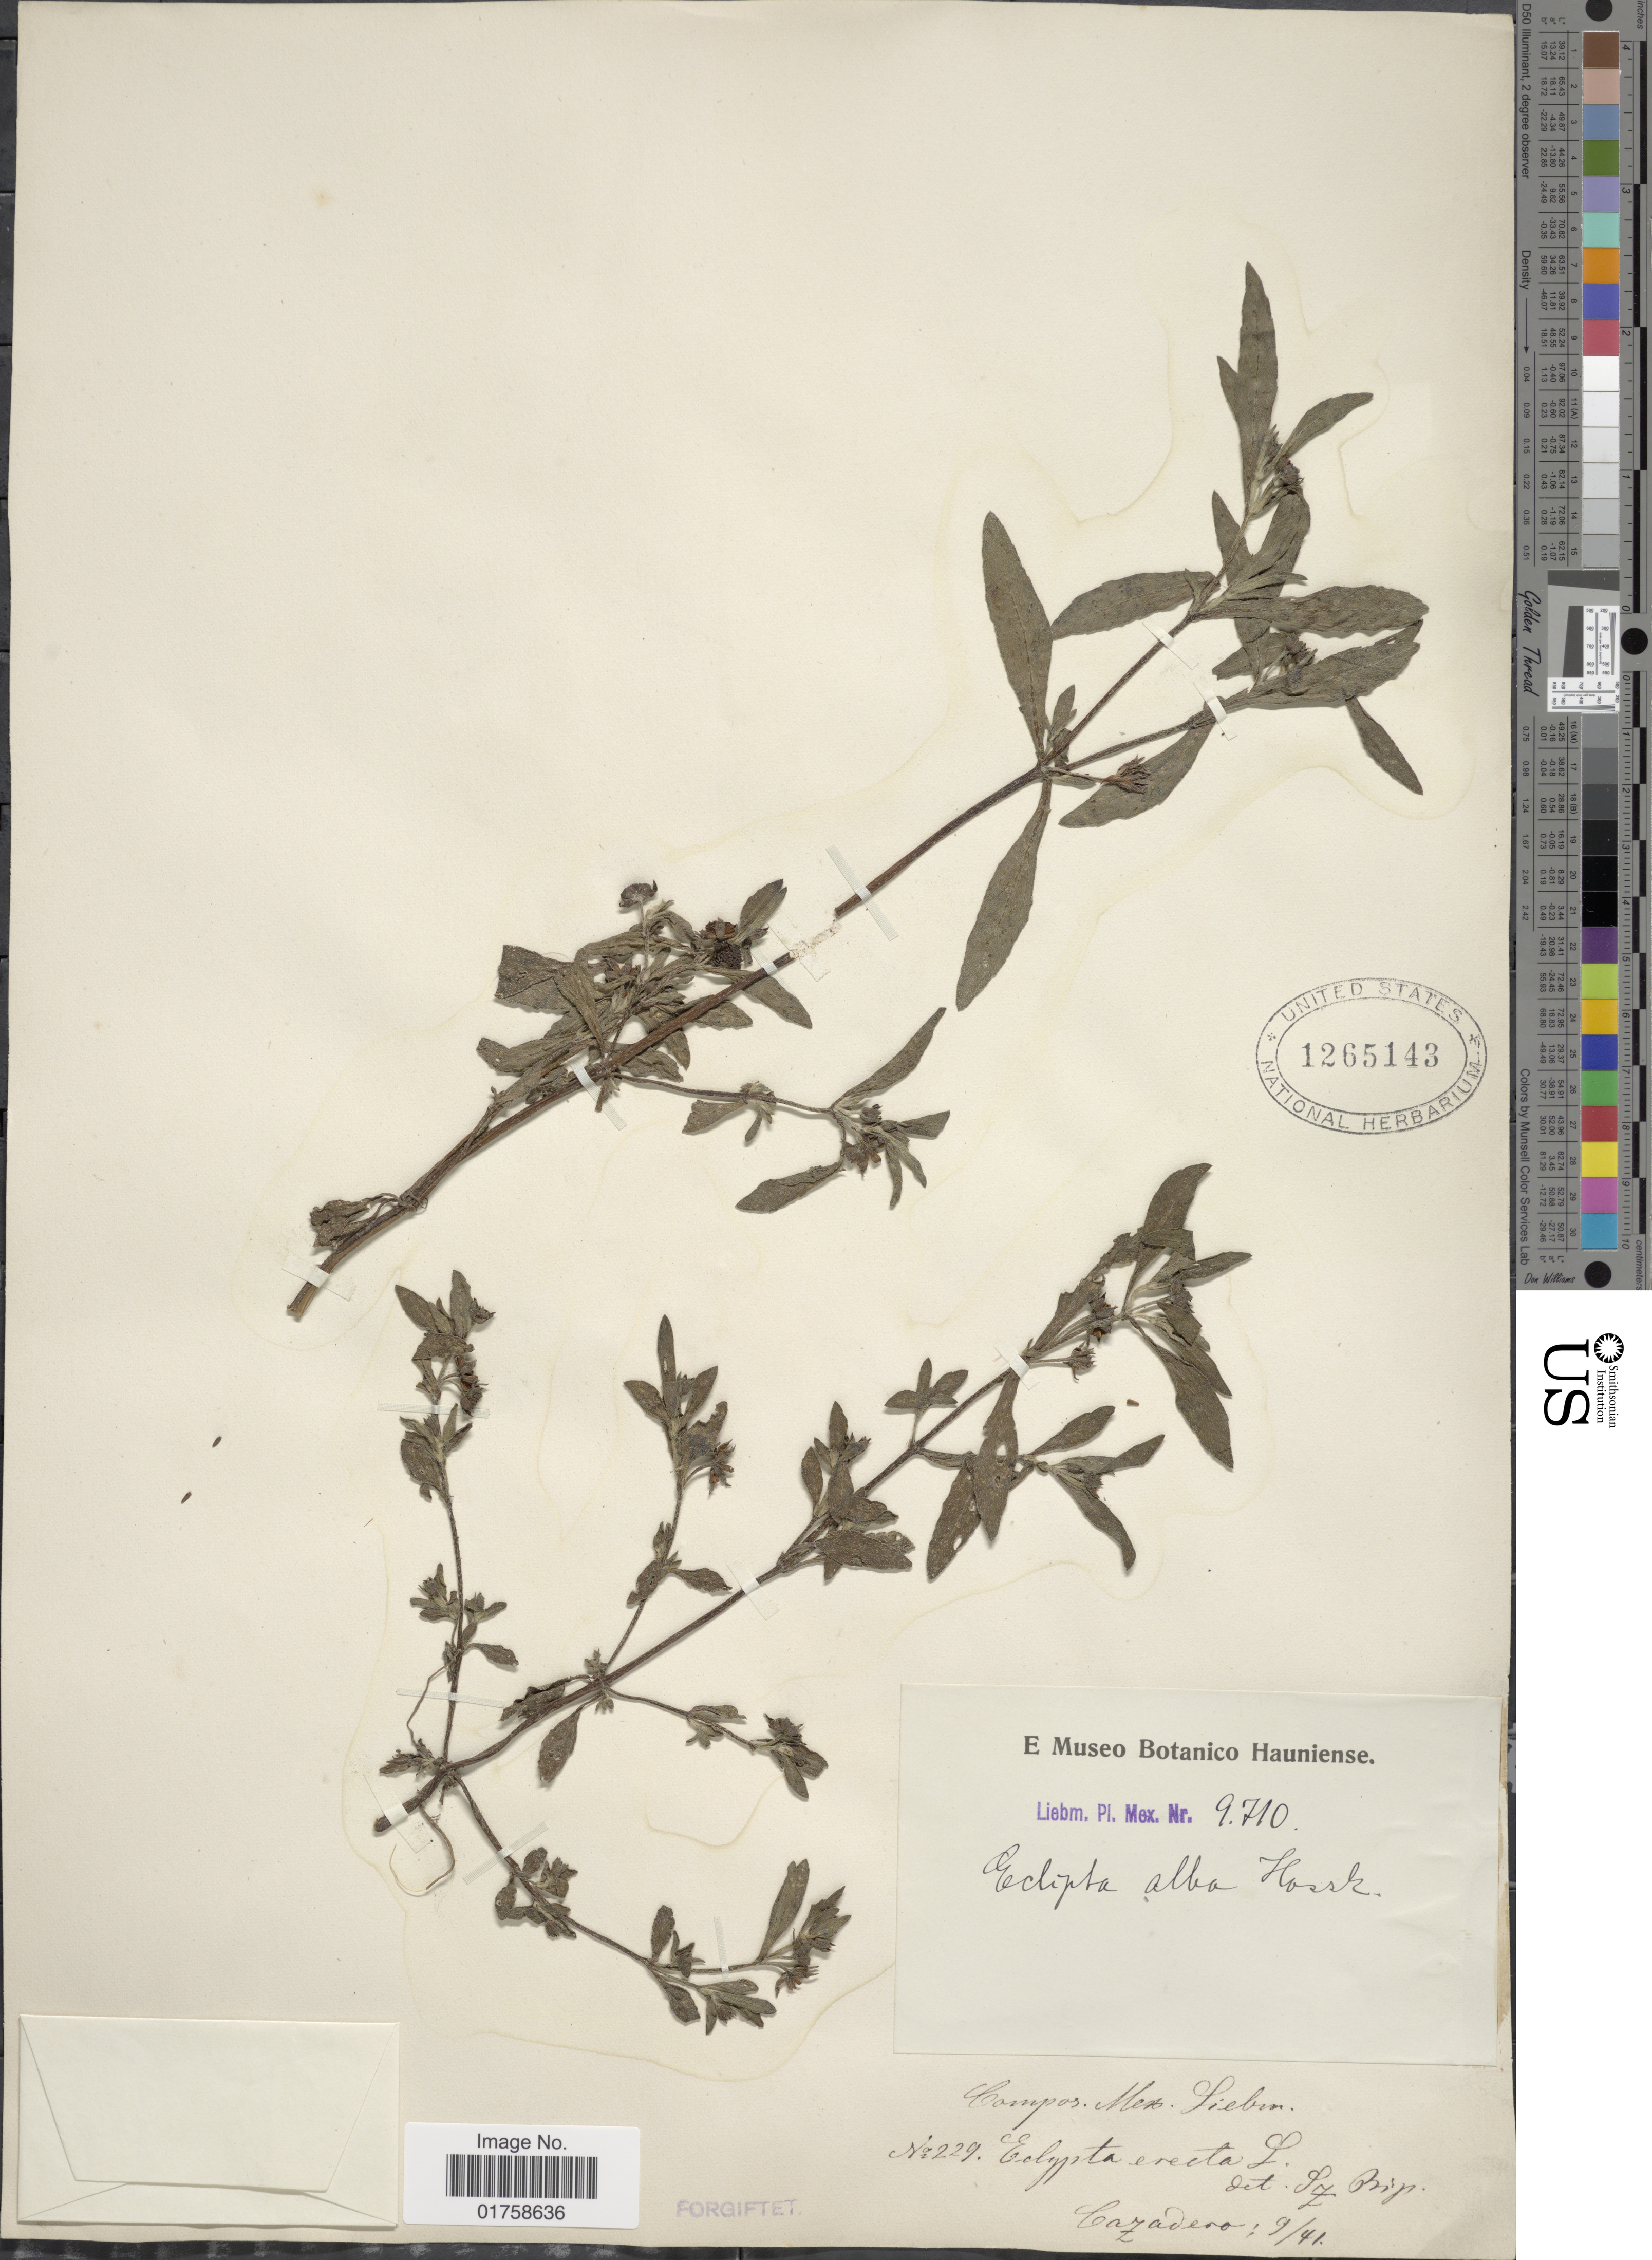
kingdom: Plantae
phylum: Tracheophyta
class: Magnoliopsida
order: Asterales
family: Asteraceae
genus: Eclipta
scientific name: Eclipta alba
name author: (L.) Hassk.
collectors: Liebman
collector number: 9710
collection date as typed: Transcribed d/m/y: /9/41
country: Mexico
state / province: México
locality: Mex. Cazadero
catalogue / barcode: US 1265143